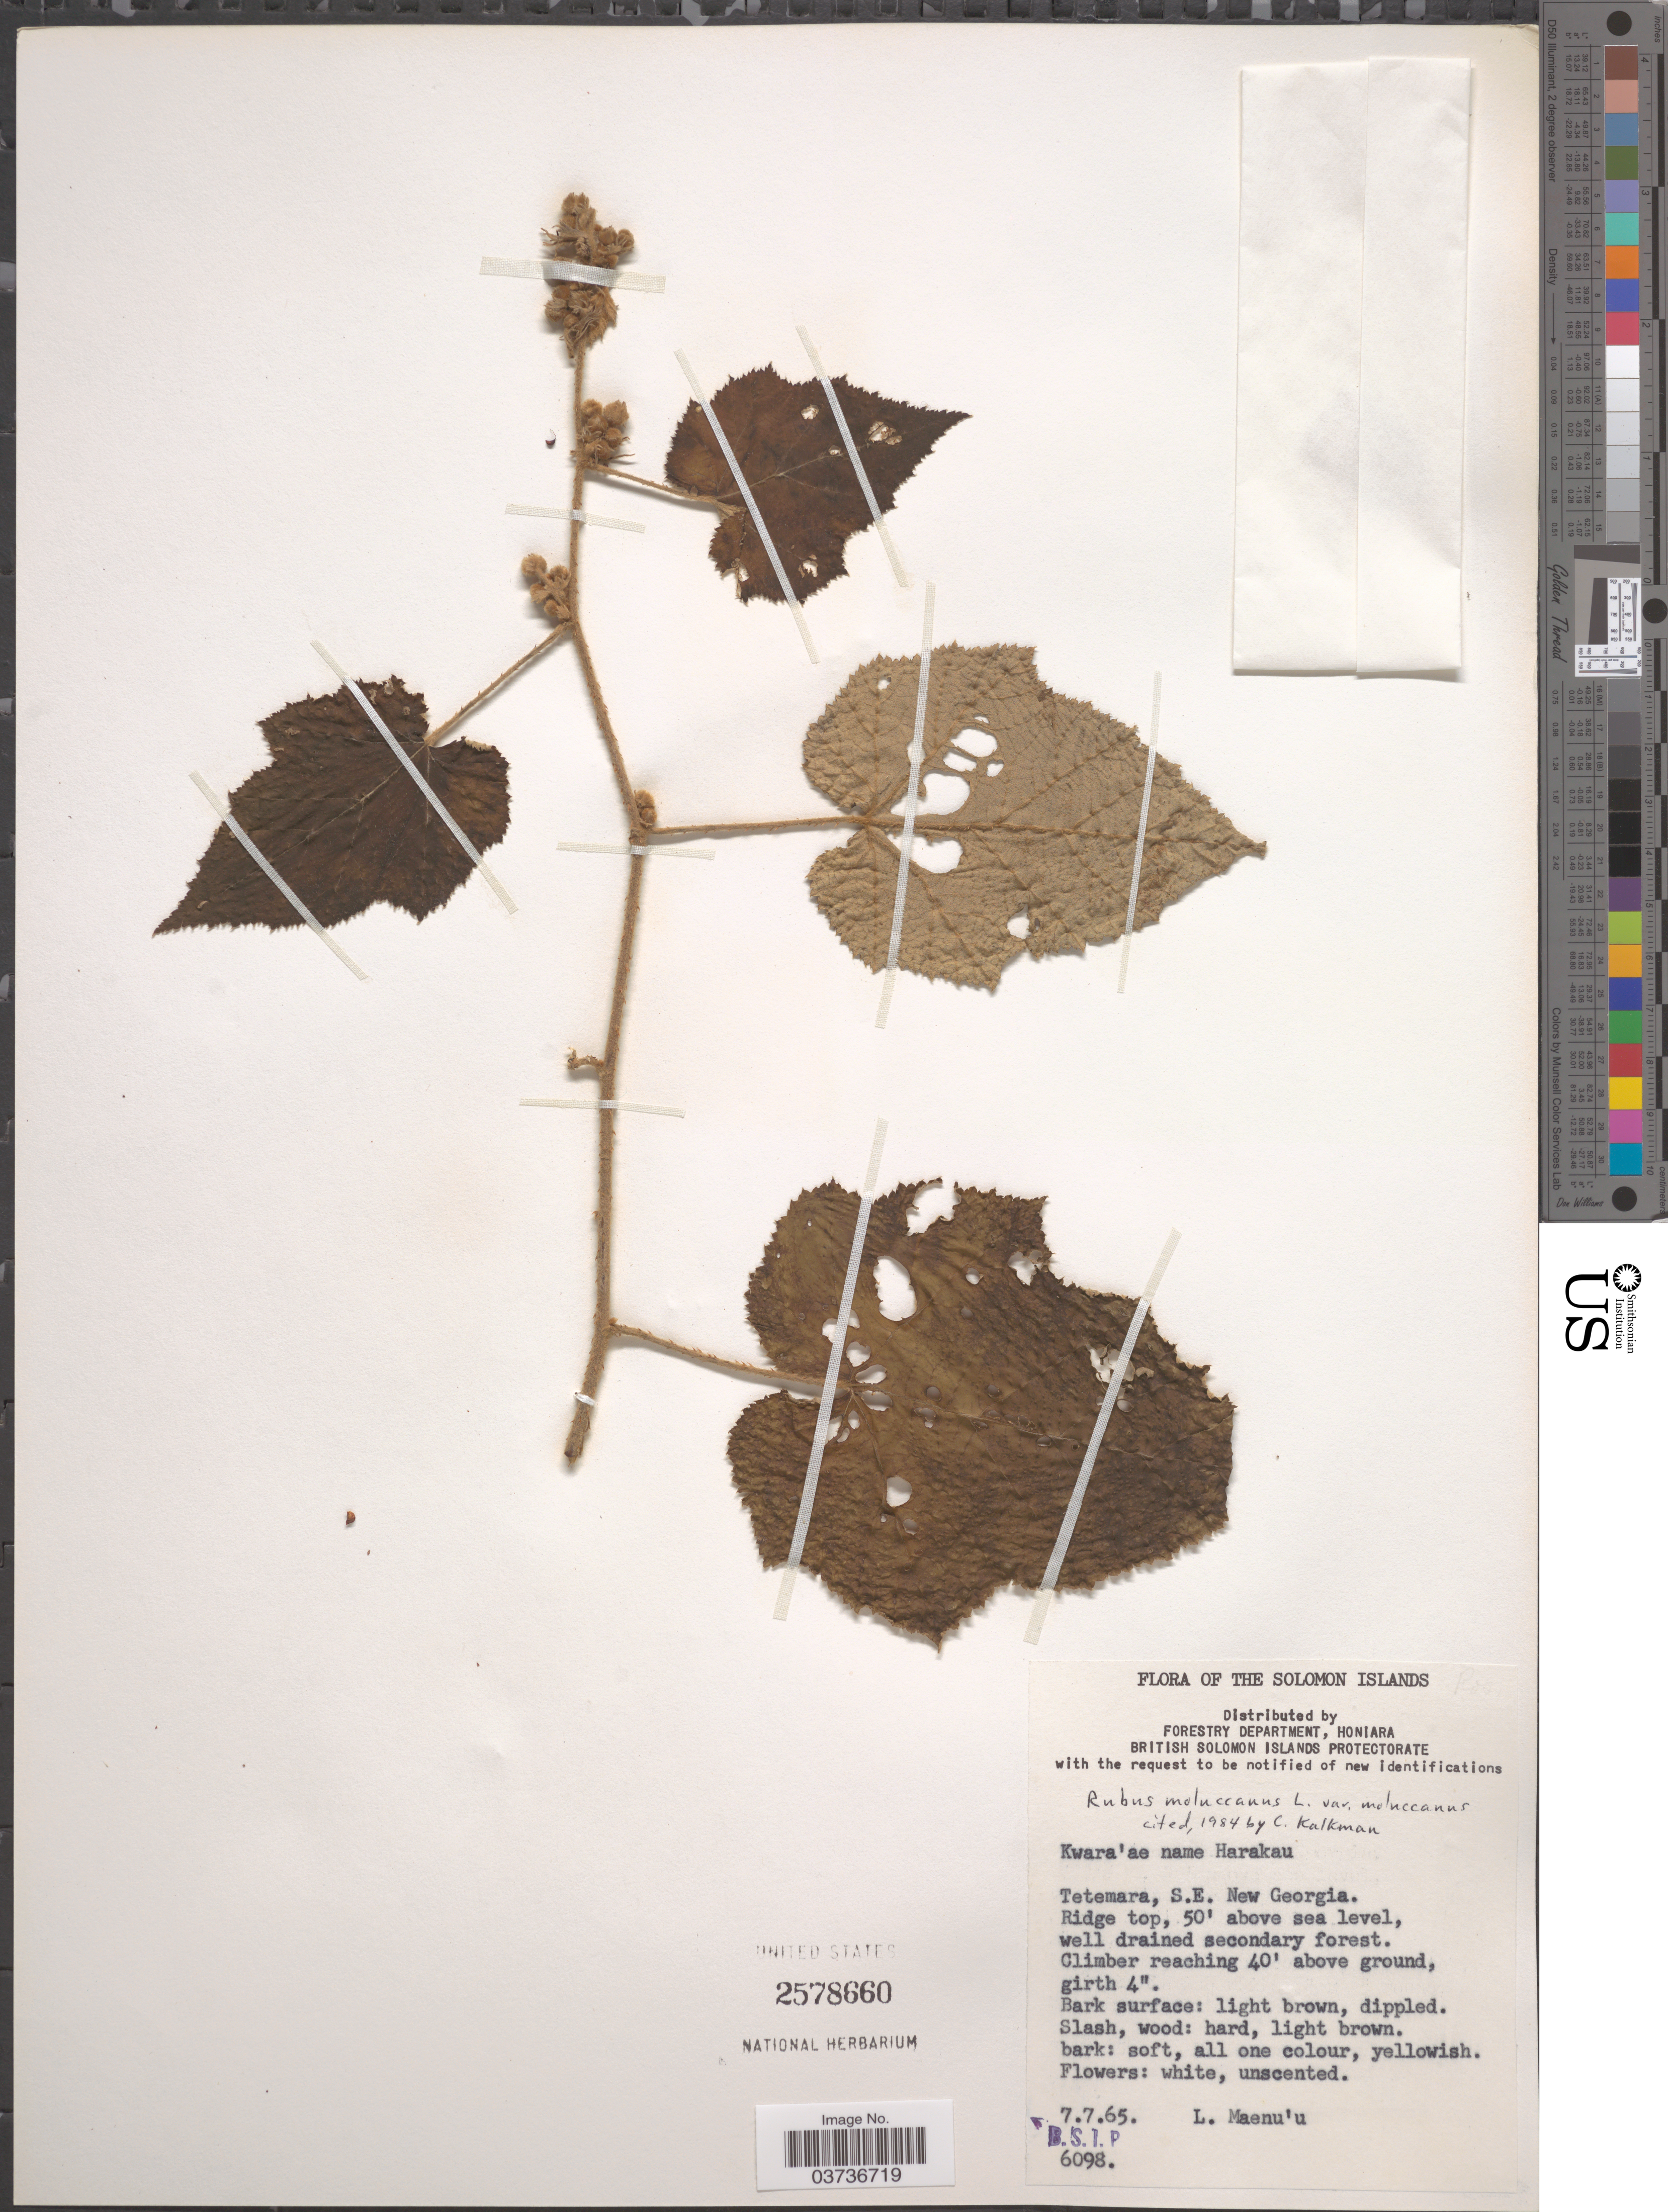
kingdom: Plantae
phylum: Tracheophyta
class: Magnoliopsida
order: Rosales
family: Rosaceae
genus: Rubus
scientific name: Rubus moluccanus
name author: L.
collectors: L. Maenu'u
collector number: BSIP6098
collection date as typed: Transcribed d/m/y: 7/7/65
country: Solomon Islands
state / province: Solomon Islands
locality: Tetemara, S.E. New Georgia. Ridge top.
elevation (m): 15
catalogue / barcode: US 2578660